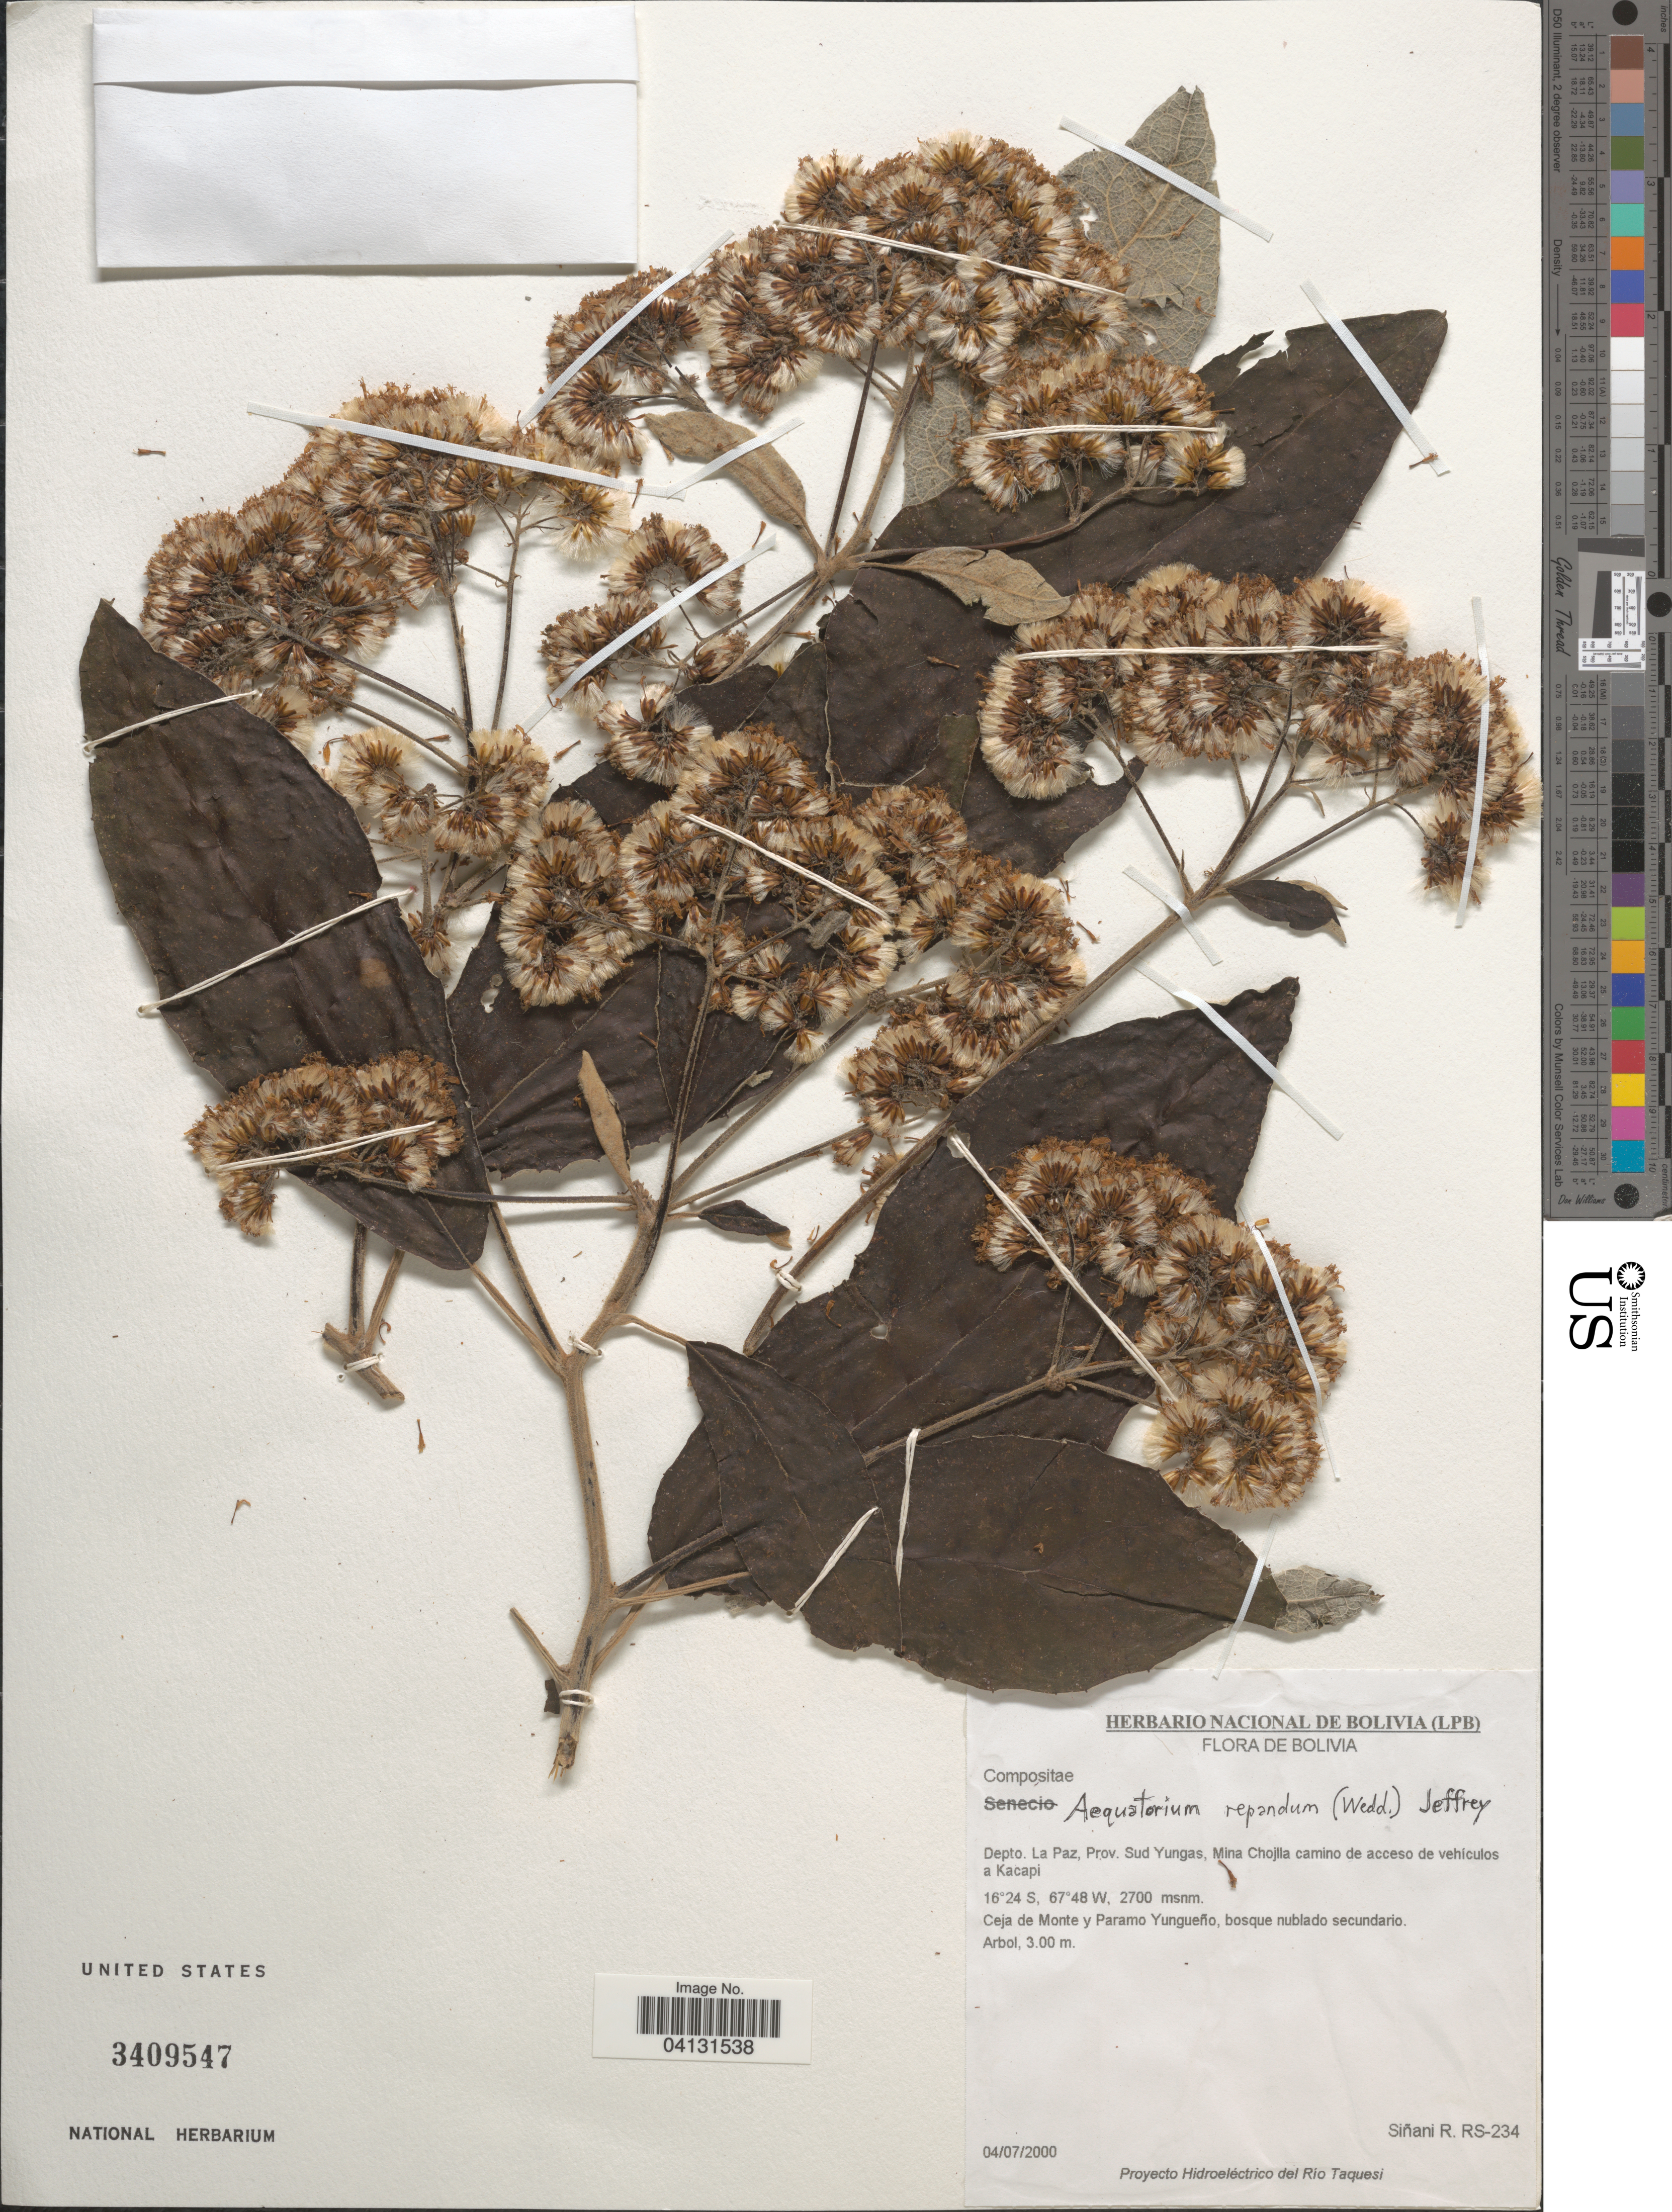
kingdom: Plantae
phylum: Tracheophyta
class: Magnoliopsida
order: Asterales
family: Asteraceae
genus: Nordenstamia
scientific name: Nordenstamia repanda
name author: (Wedd.) Lundin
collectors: R. Sinani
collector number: RS-234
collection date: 2000-07-04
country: Bolivia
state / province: La Paz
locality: Depto. La Paz, Prov. Sud Yungas, Mina Chojlla, camino de acceso de vehículos a Kacapi. Ceja de Monte y Paramo Yungueño, bosque nublado secundario.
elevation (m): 2700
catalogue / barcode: US 3409547